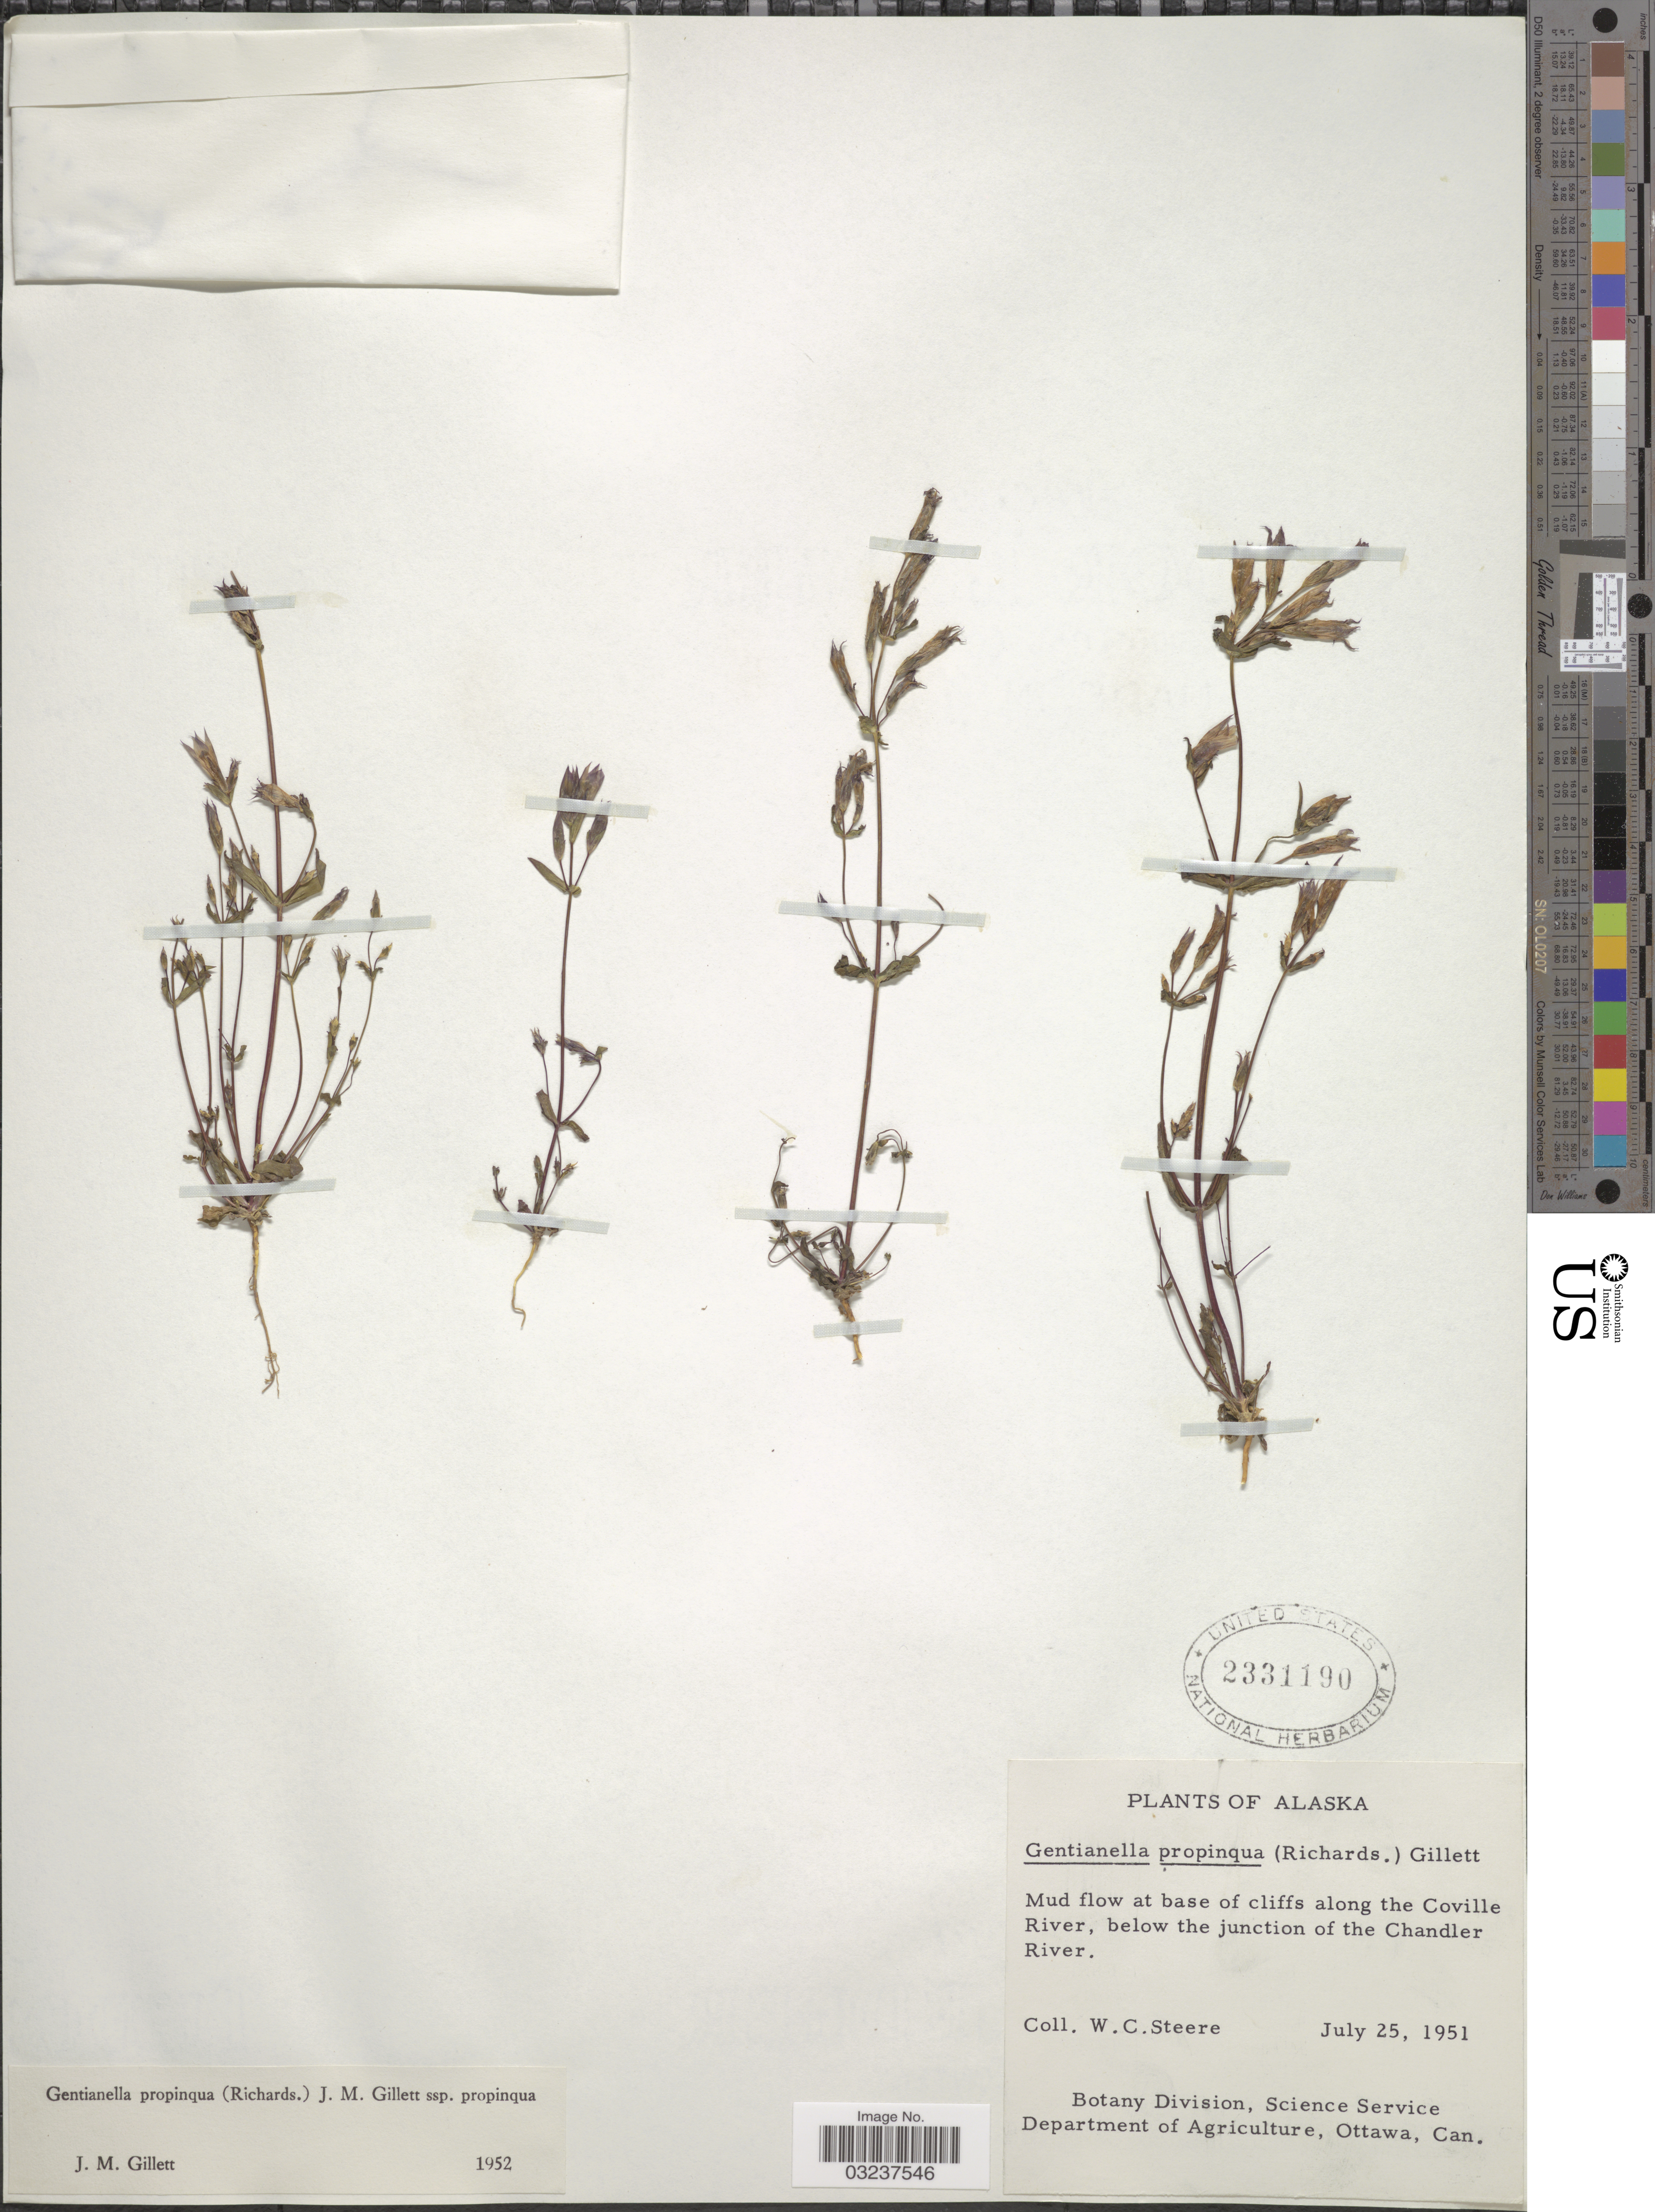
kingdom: Plantae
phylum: Tracheophyta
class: Magnoliopsida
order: Gentianales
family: Gentianaceae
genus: Gentianella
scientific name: Gentianella propinqua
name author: (Richardson) J.M. Gillett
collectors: W. C. Steere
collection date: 1951-07-25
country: United States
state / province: Alaska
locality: Mud flow at base of cliffs along the Coville River, below the junction of the Chandler River.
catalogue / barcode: US 2331190